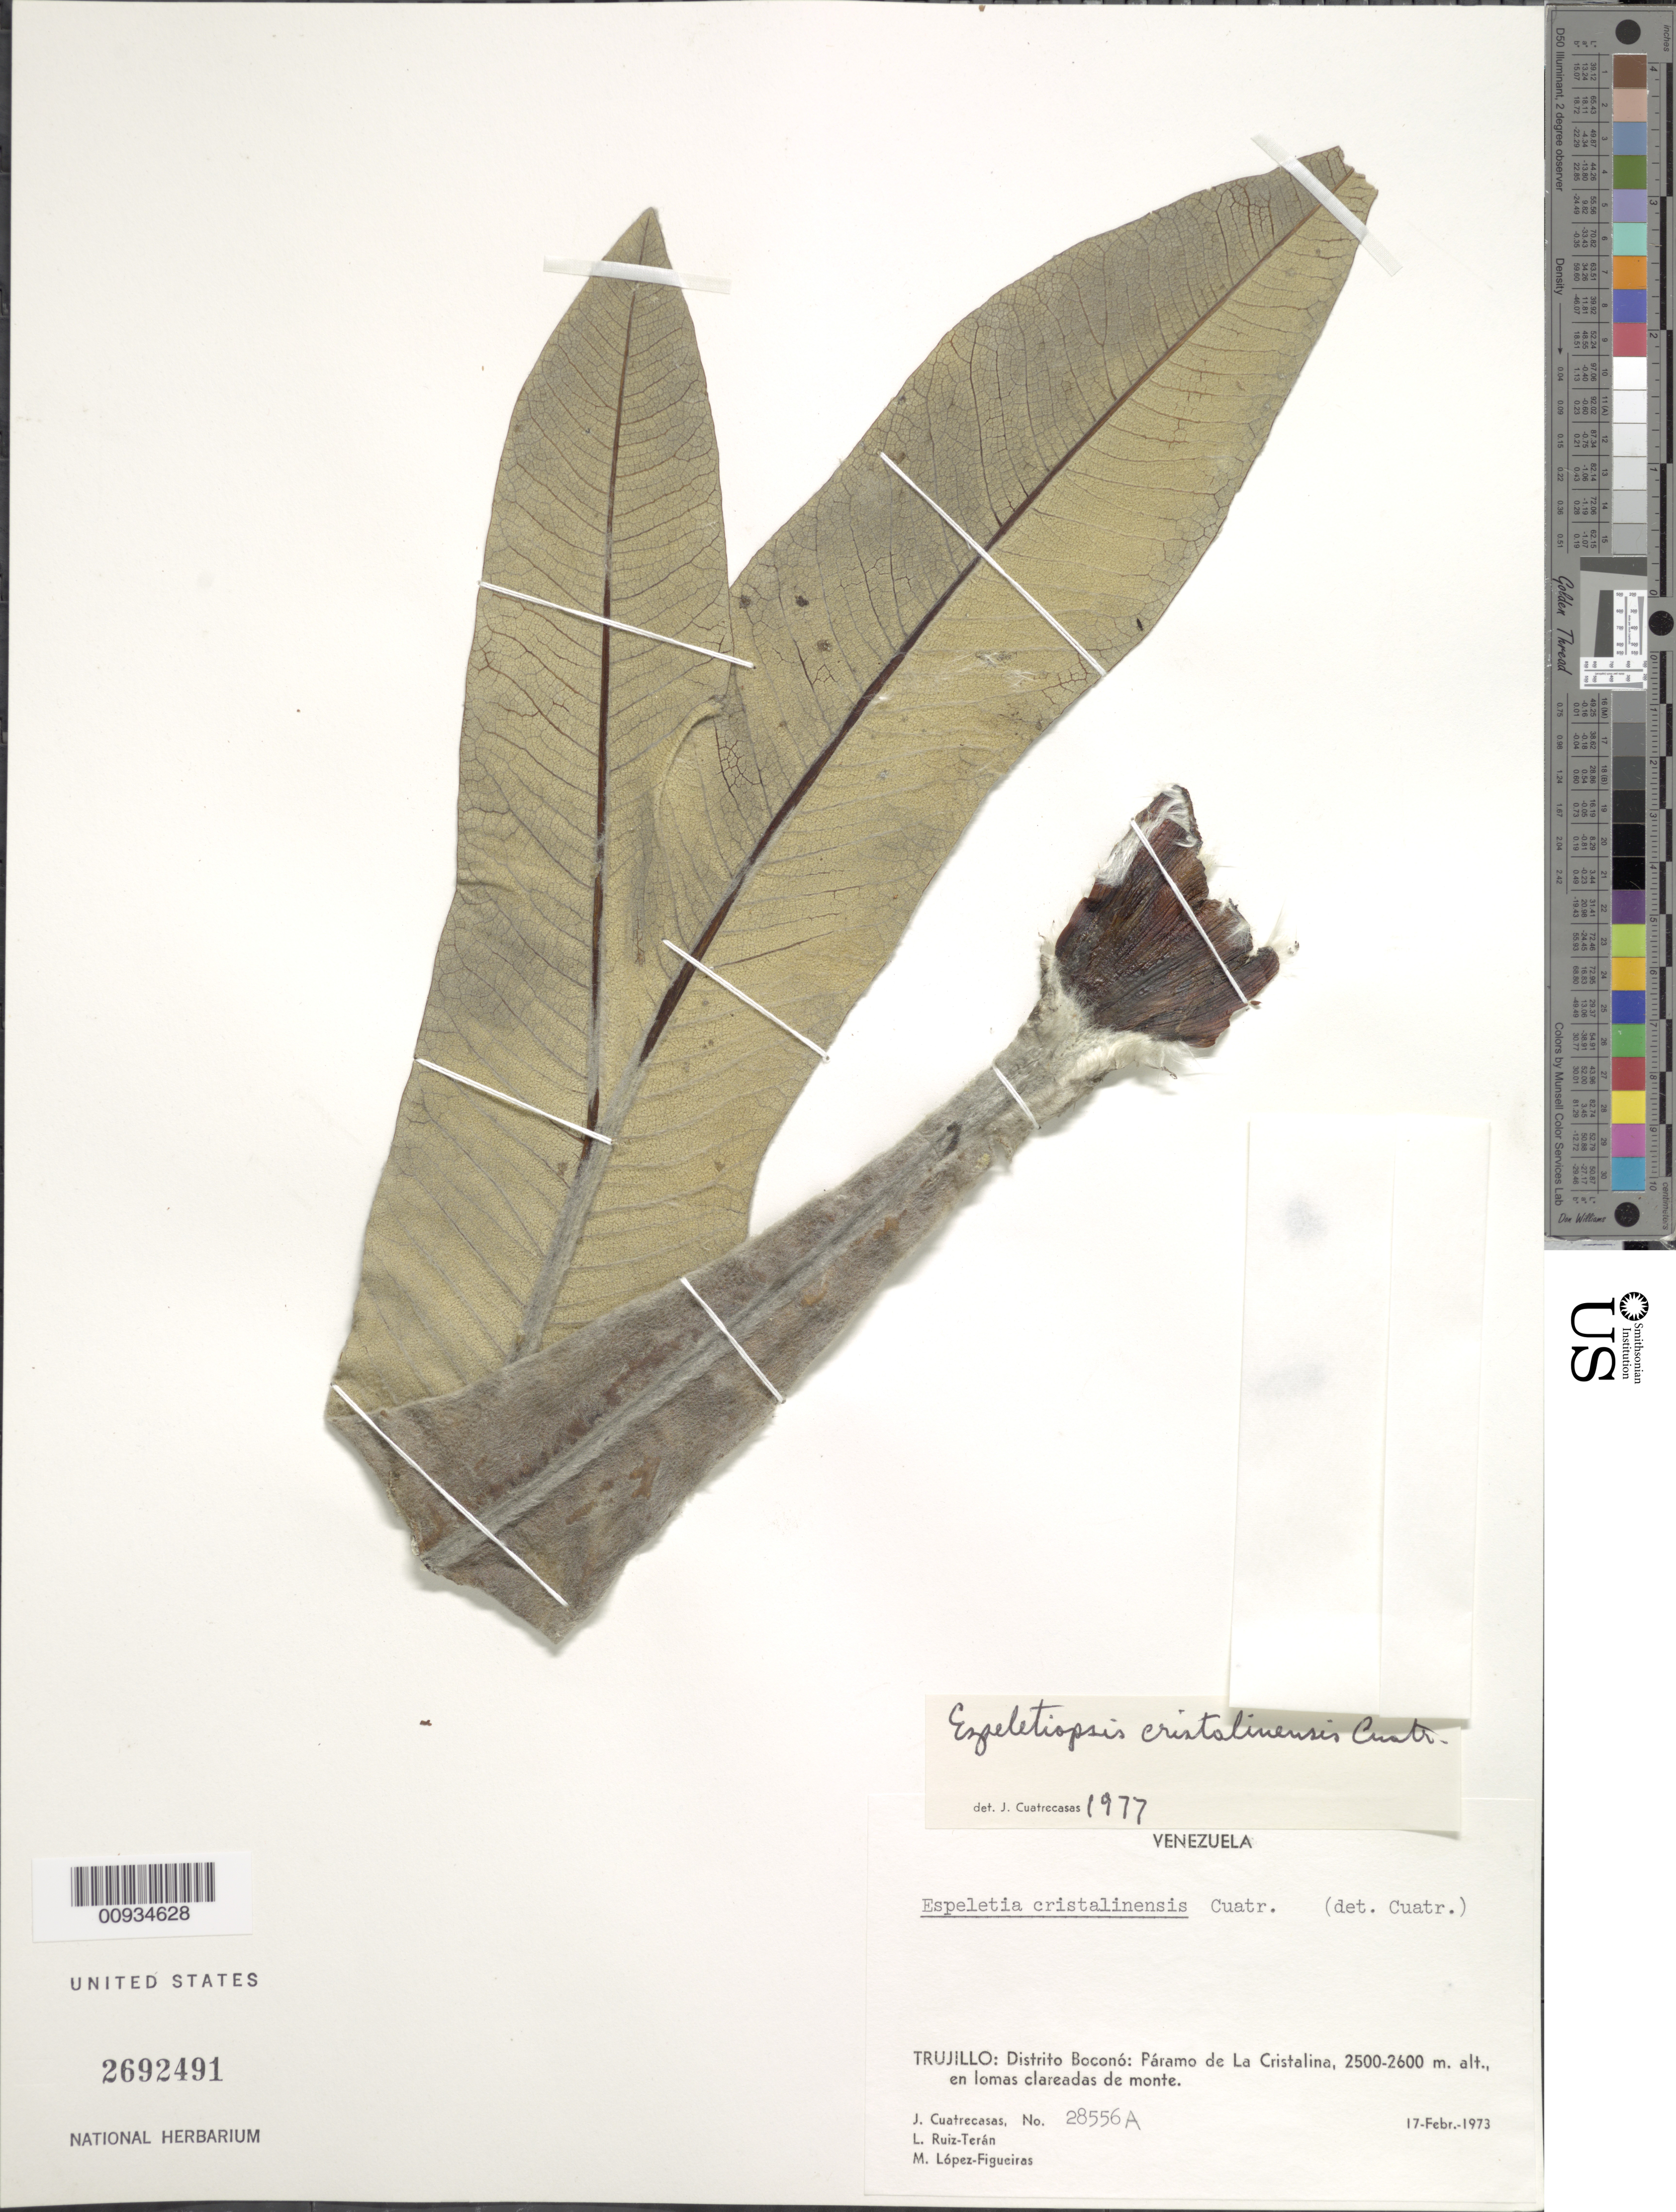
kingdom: Plantae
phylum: Tracheophyta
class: Magnoliopsida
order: Asterales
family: Asteraceae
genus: Espeletiopsis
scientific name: Espeletiopsis cristalinensis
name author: (Cuatrec.) Cuatrec.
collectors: J. Cuatrecasas, L. E. Ruíz-Terán & M. López Figueiras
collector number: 28556A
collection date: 1973-02-17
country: Venezuela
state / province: Trujillo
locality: Trujillo: Distrito Bocono: Paramo de La Cristalina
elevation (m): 2500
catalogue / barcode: US 2692491